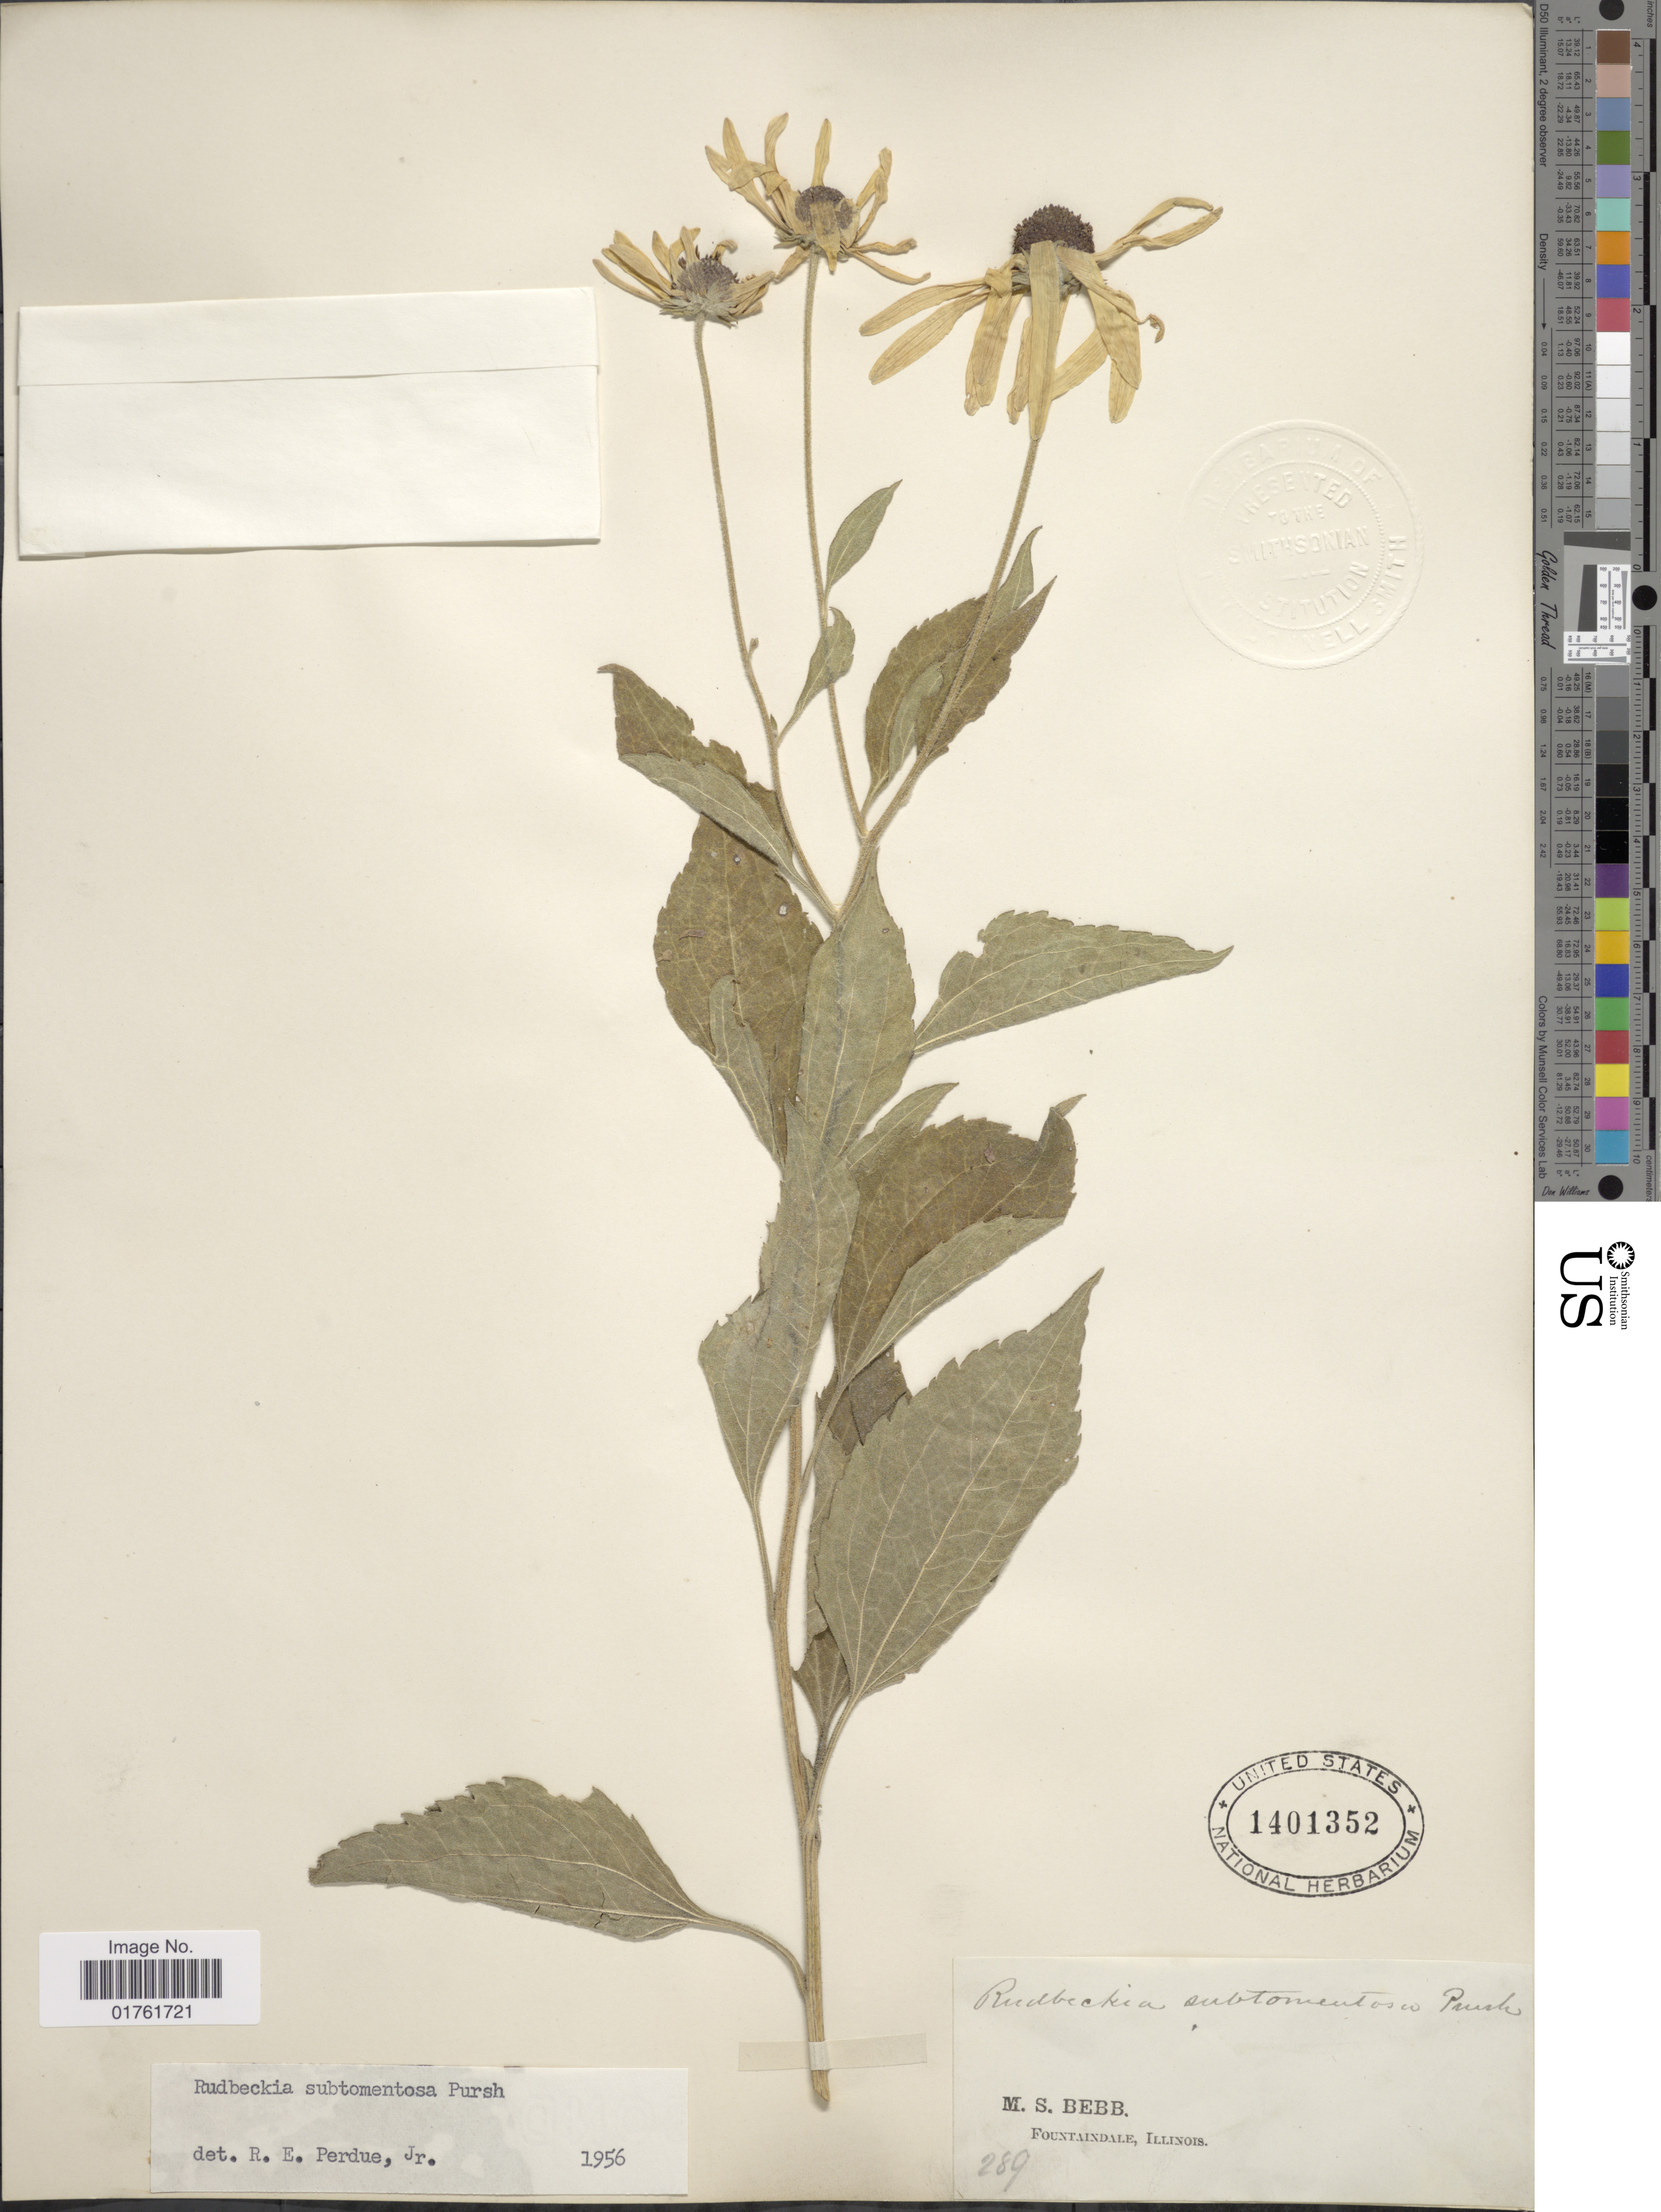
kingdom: Plantae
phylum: Tracheophyta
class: Magnoliopsida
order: Asterales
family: Asteraceae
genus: Rudbeckia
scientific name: Rudbeckia subtomentosa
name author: Pursh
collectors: M. Bebb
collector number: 289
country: United States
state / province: Illinois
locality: Fountaindale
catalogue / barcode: US 1401352